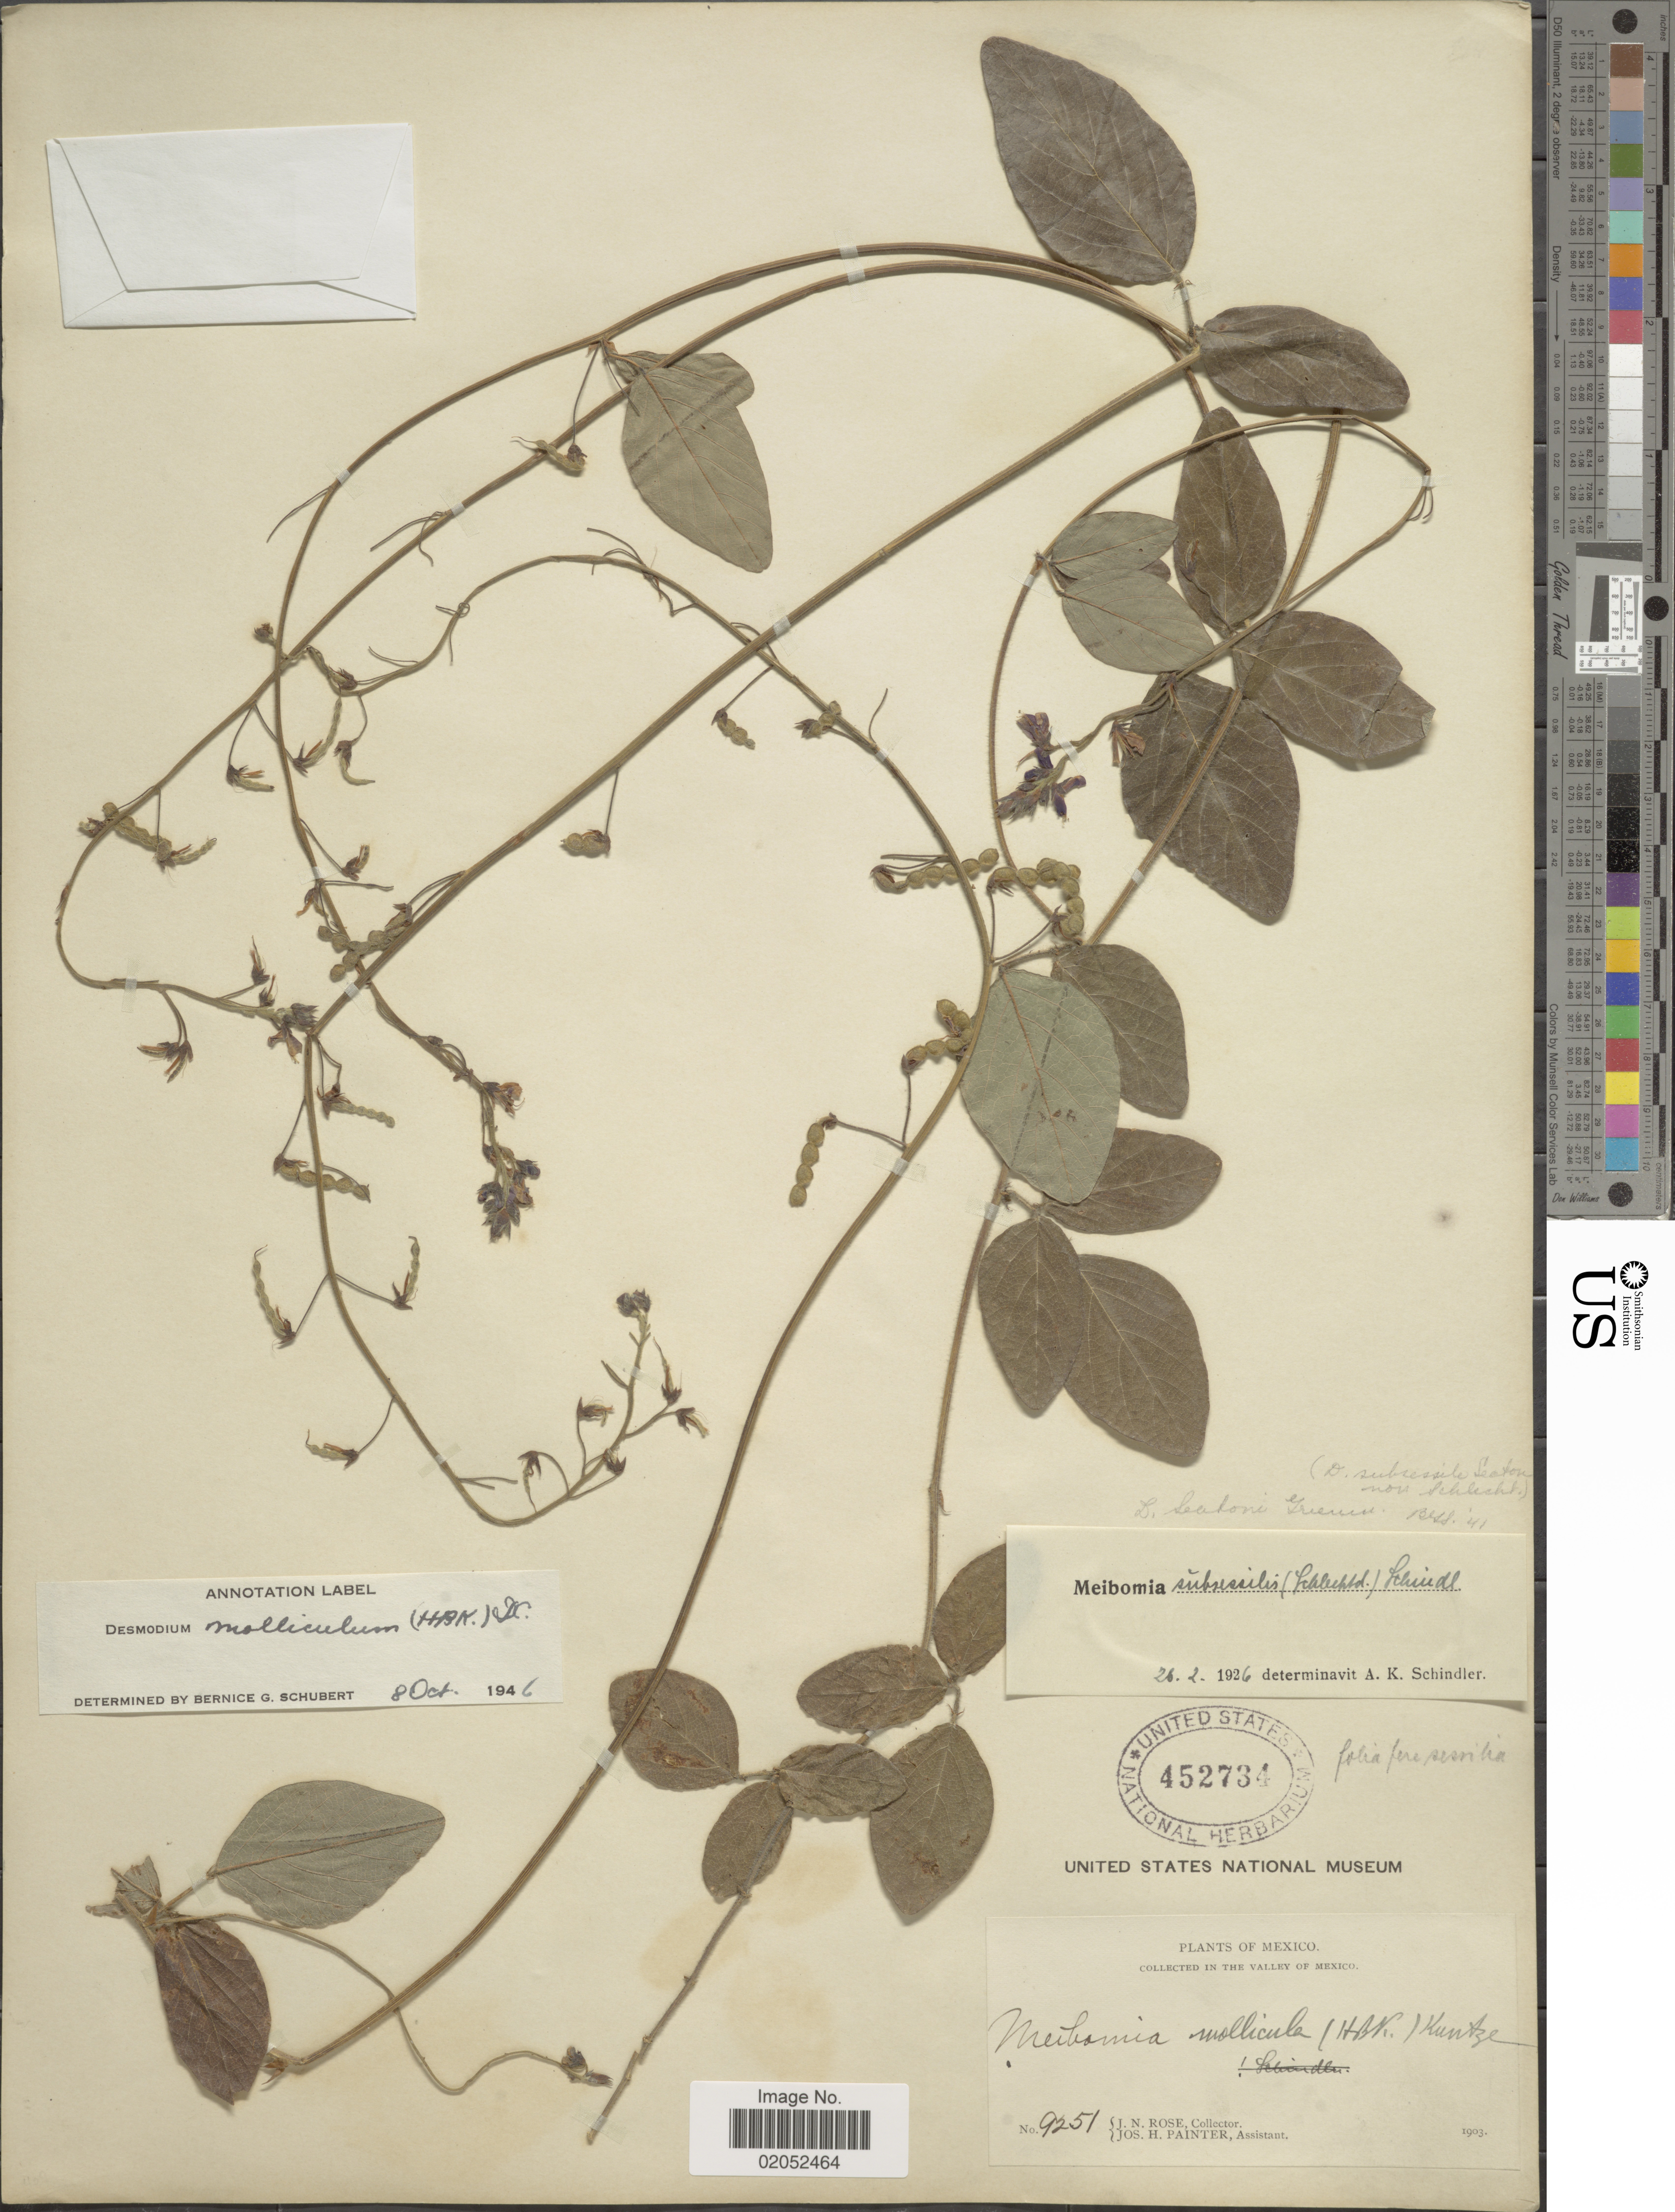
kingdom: Plantae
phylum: Tracheophyta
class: Magnoliopsida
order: Fabales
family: Fabaceae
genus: Desmodium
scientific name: Desmodium molliculum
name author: (Kunth) DC.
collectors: J. N. Rose & J. H. Painter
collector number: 9251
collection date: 1903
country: Mexico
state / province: México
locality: In the valley of Mexico.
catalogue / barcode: US 452734